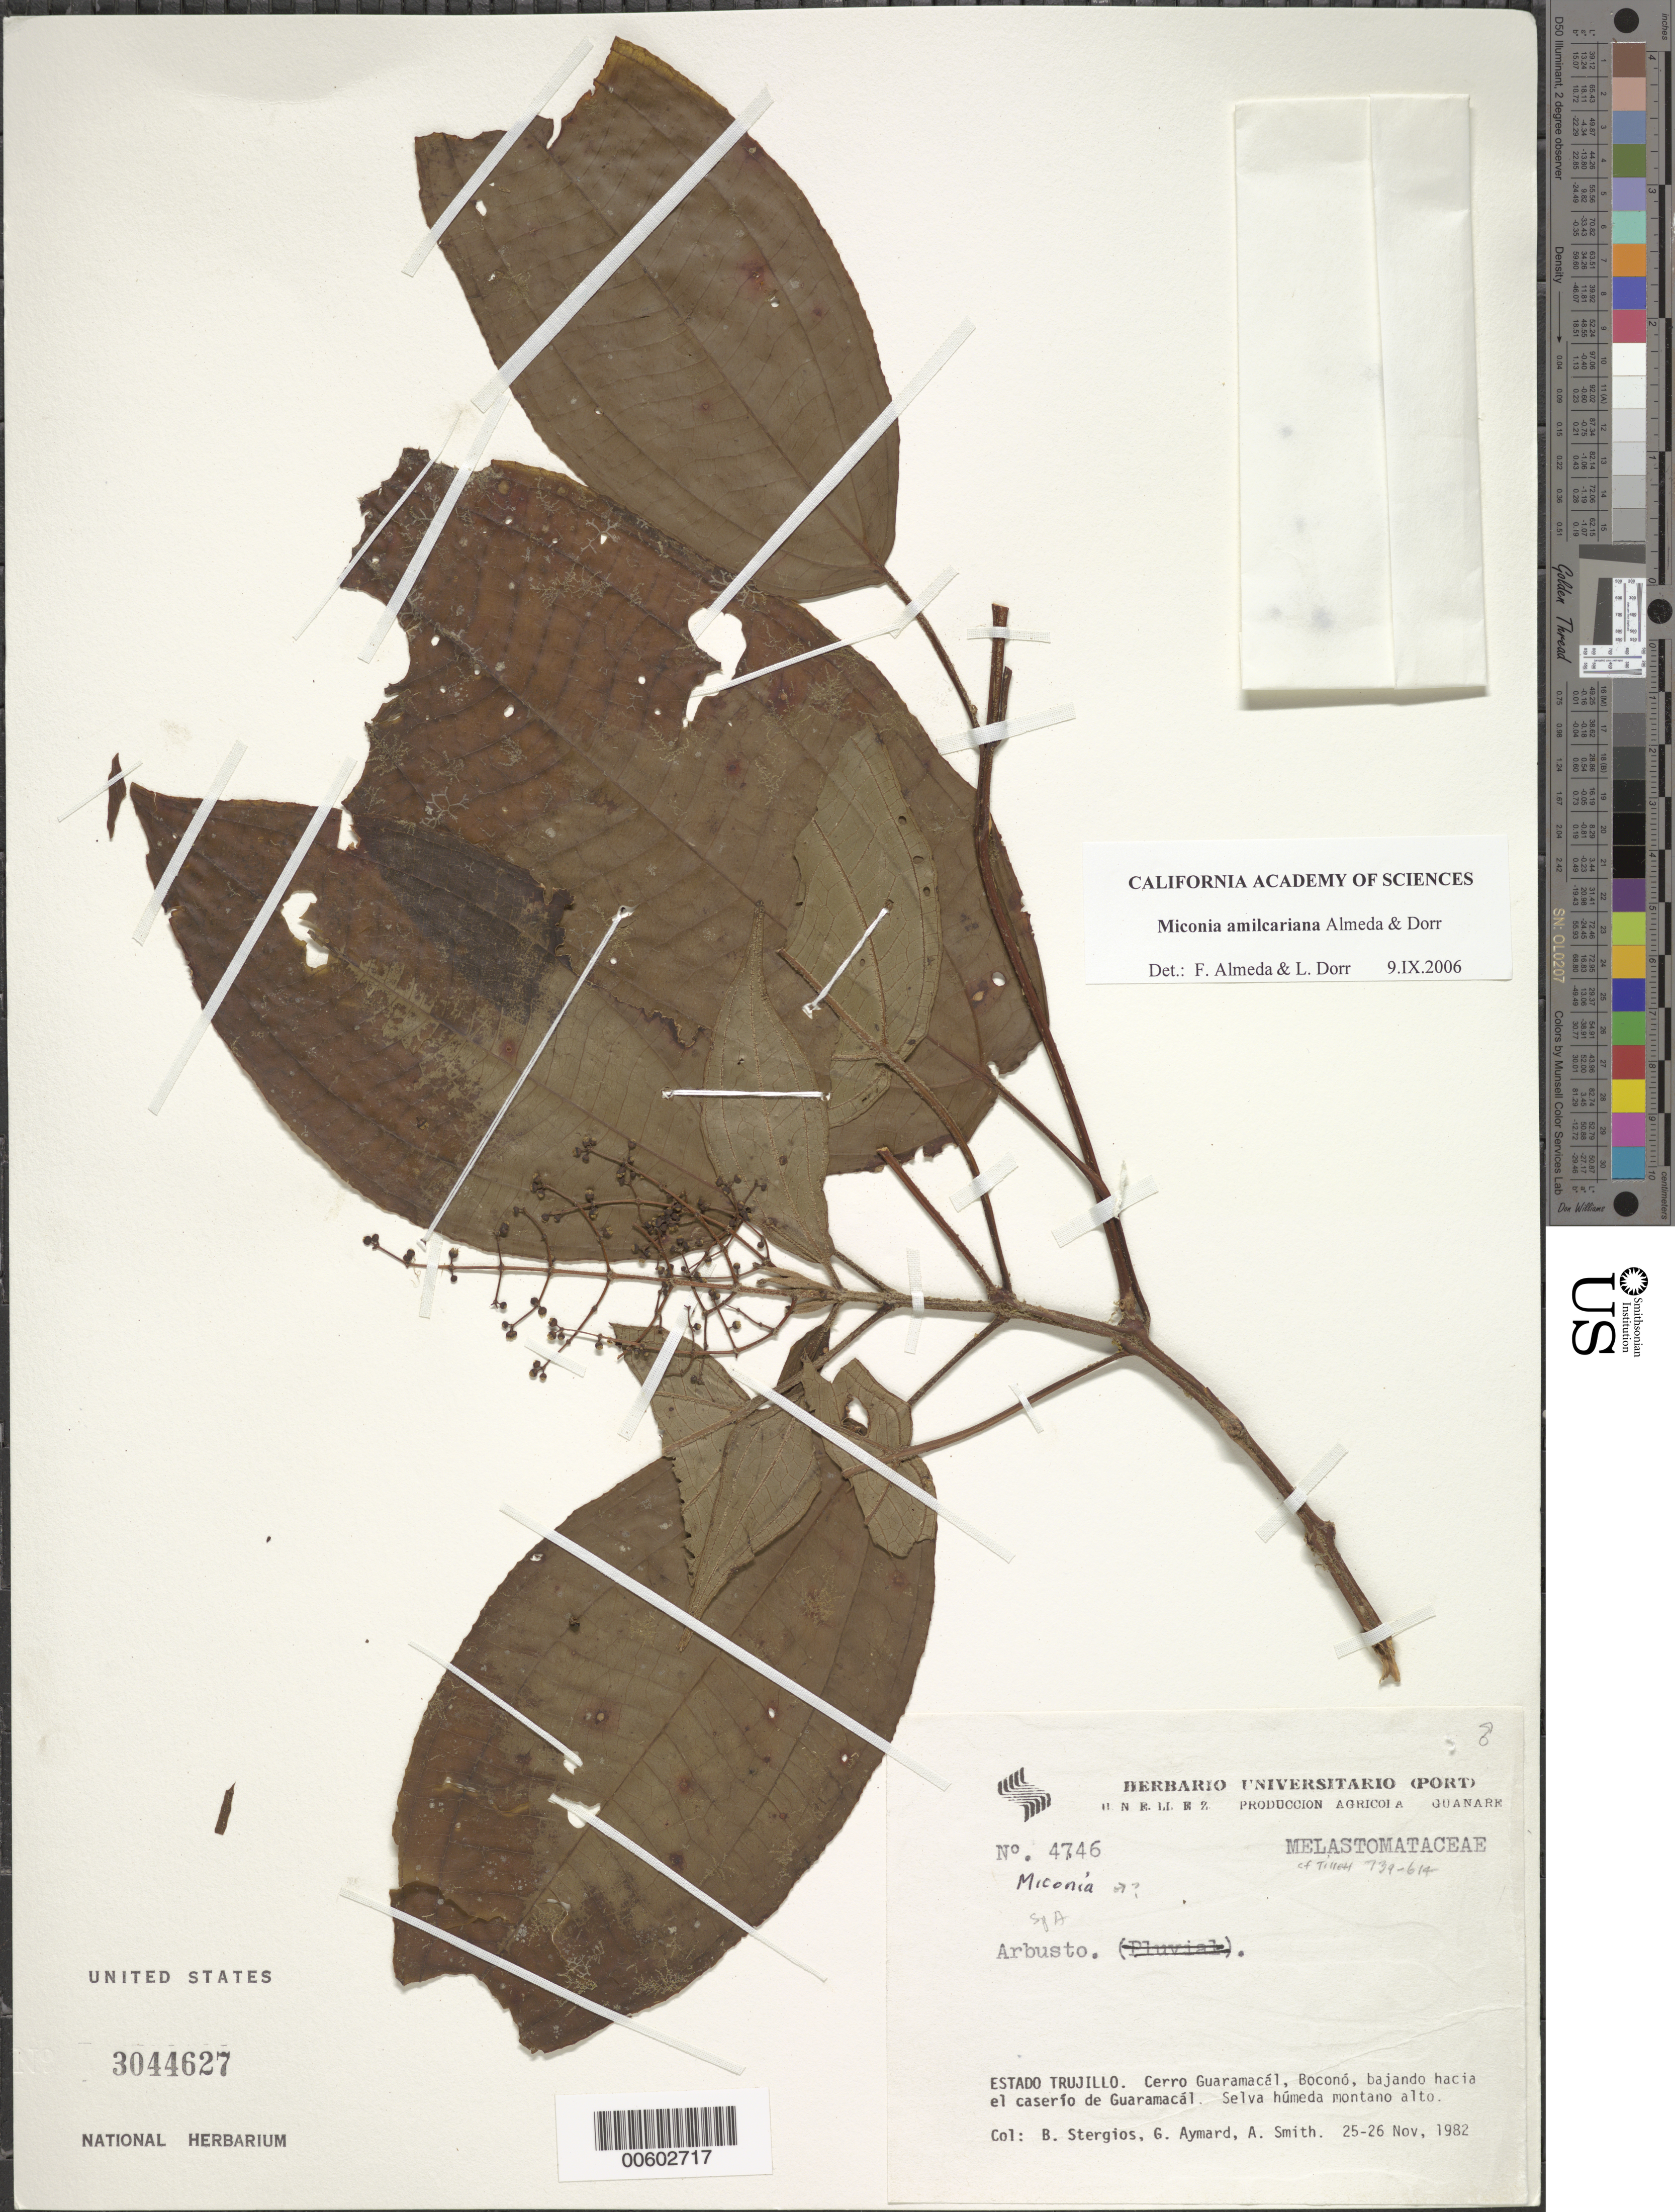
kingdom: Plantae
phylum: Tracheophyta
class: Magnoliopsida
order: Myrtales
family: Melastomataceae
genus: Miconia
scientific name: Miconia sp. a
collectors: B. G. Stergios, G. A. Aymard & A. Smith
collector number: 4746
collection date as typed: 25 Nov 1982 to 26 Nov 1982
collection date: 1982-11-25/1982-11-26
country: Venezuela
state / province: Trujillo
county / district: Boconó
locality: Cerro Guaramacal, bajando hacia el caserío de Guaramacal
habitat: Selva húmeda montano alto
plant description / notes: PORT, US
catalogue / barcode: US 3044627